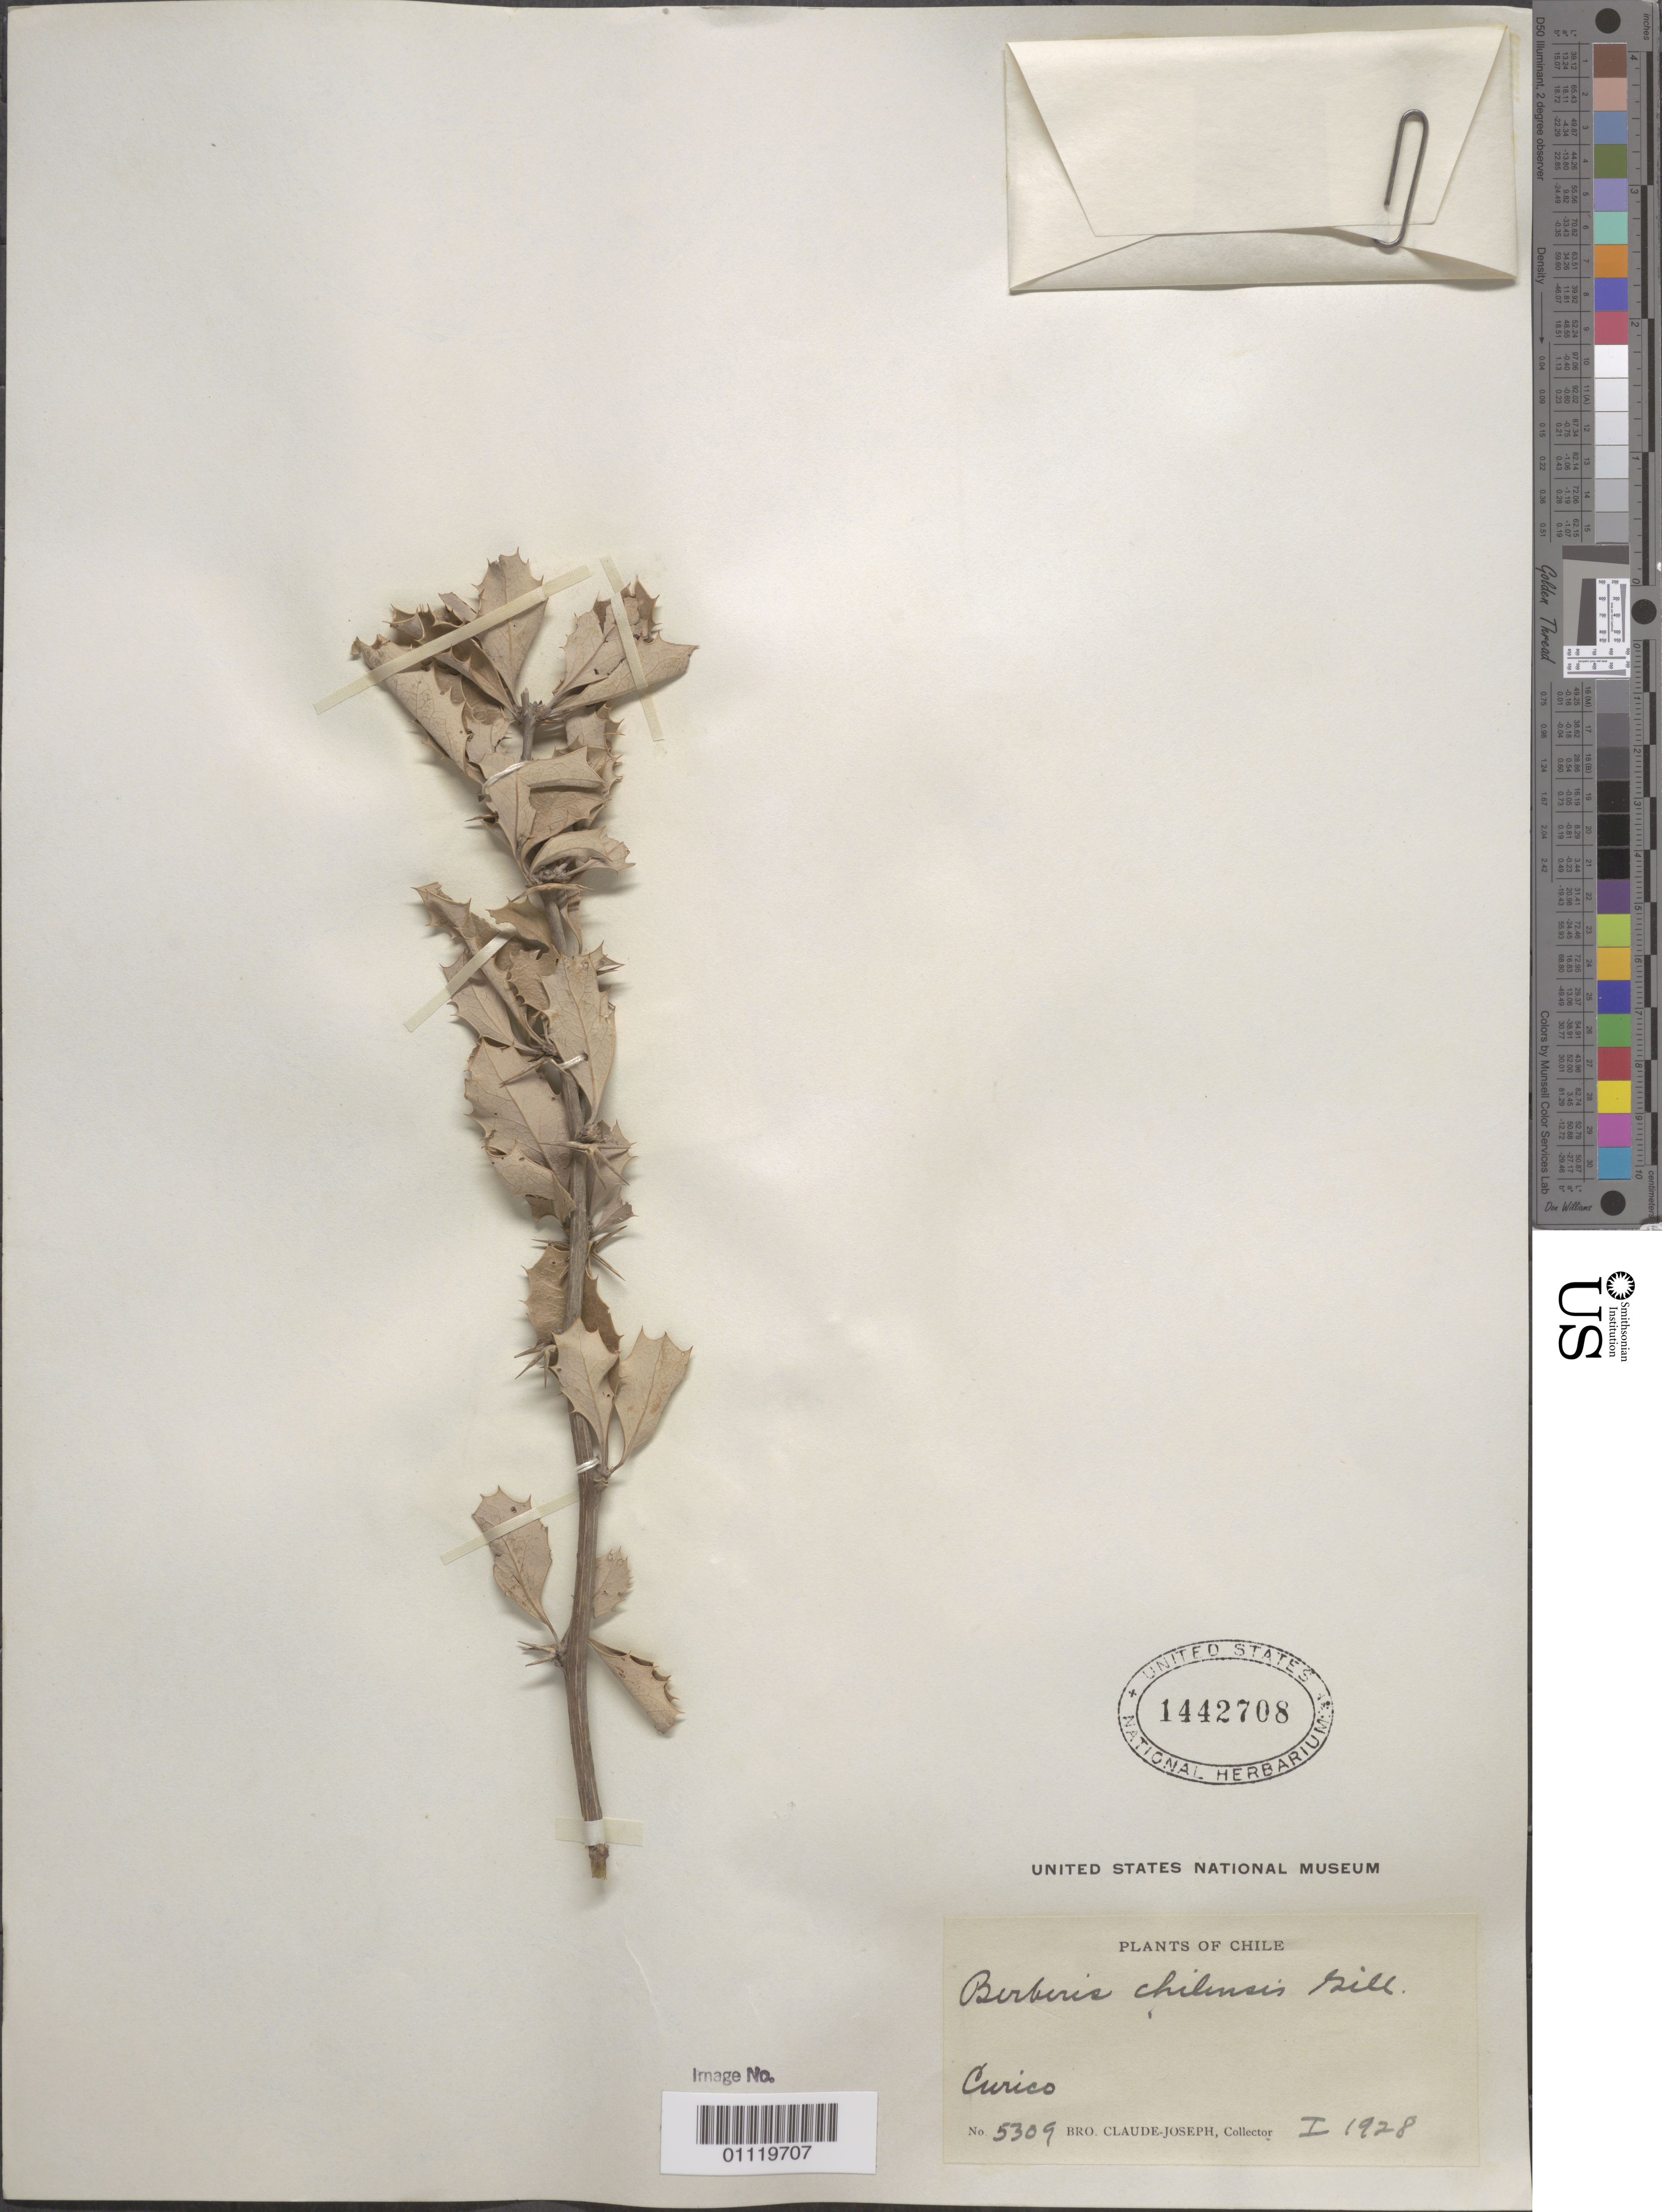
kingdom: Plantae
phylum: Tracheophyta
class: Magnoliopsida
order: Ranunculales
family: Berberidaceae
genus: Berberis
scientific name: Berberis chilensis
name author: J.M. Gillet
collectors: B. Joseph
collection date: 1928-01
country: Chile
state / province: Maule (VII)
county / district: Curicó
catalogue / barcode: US 1442708